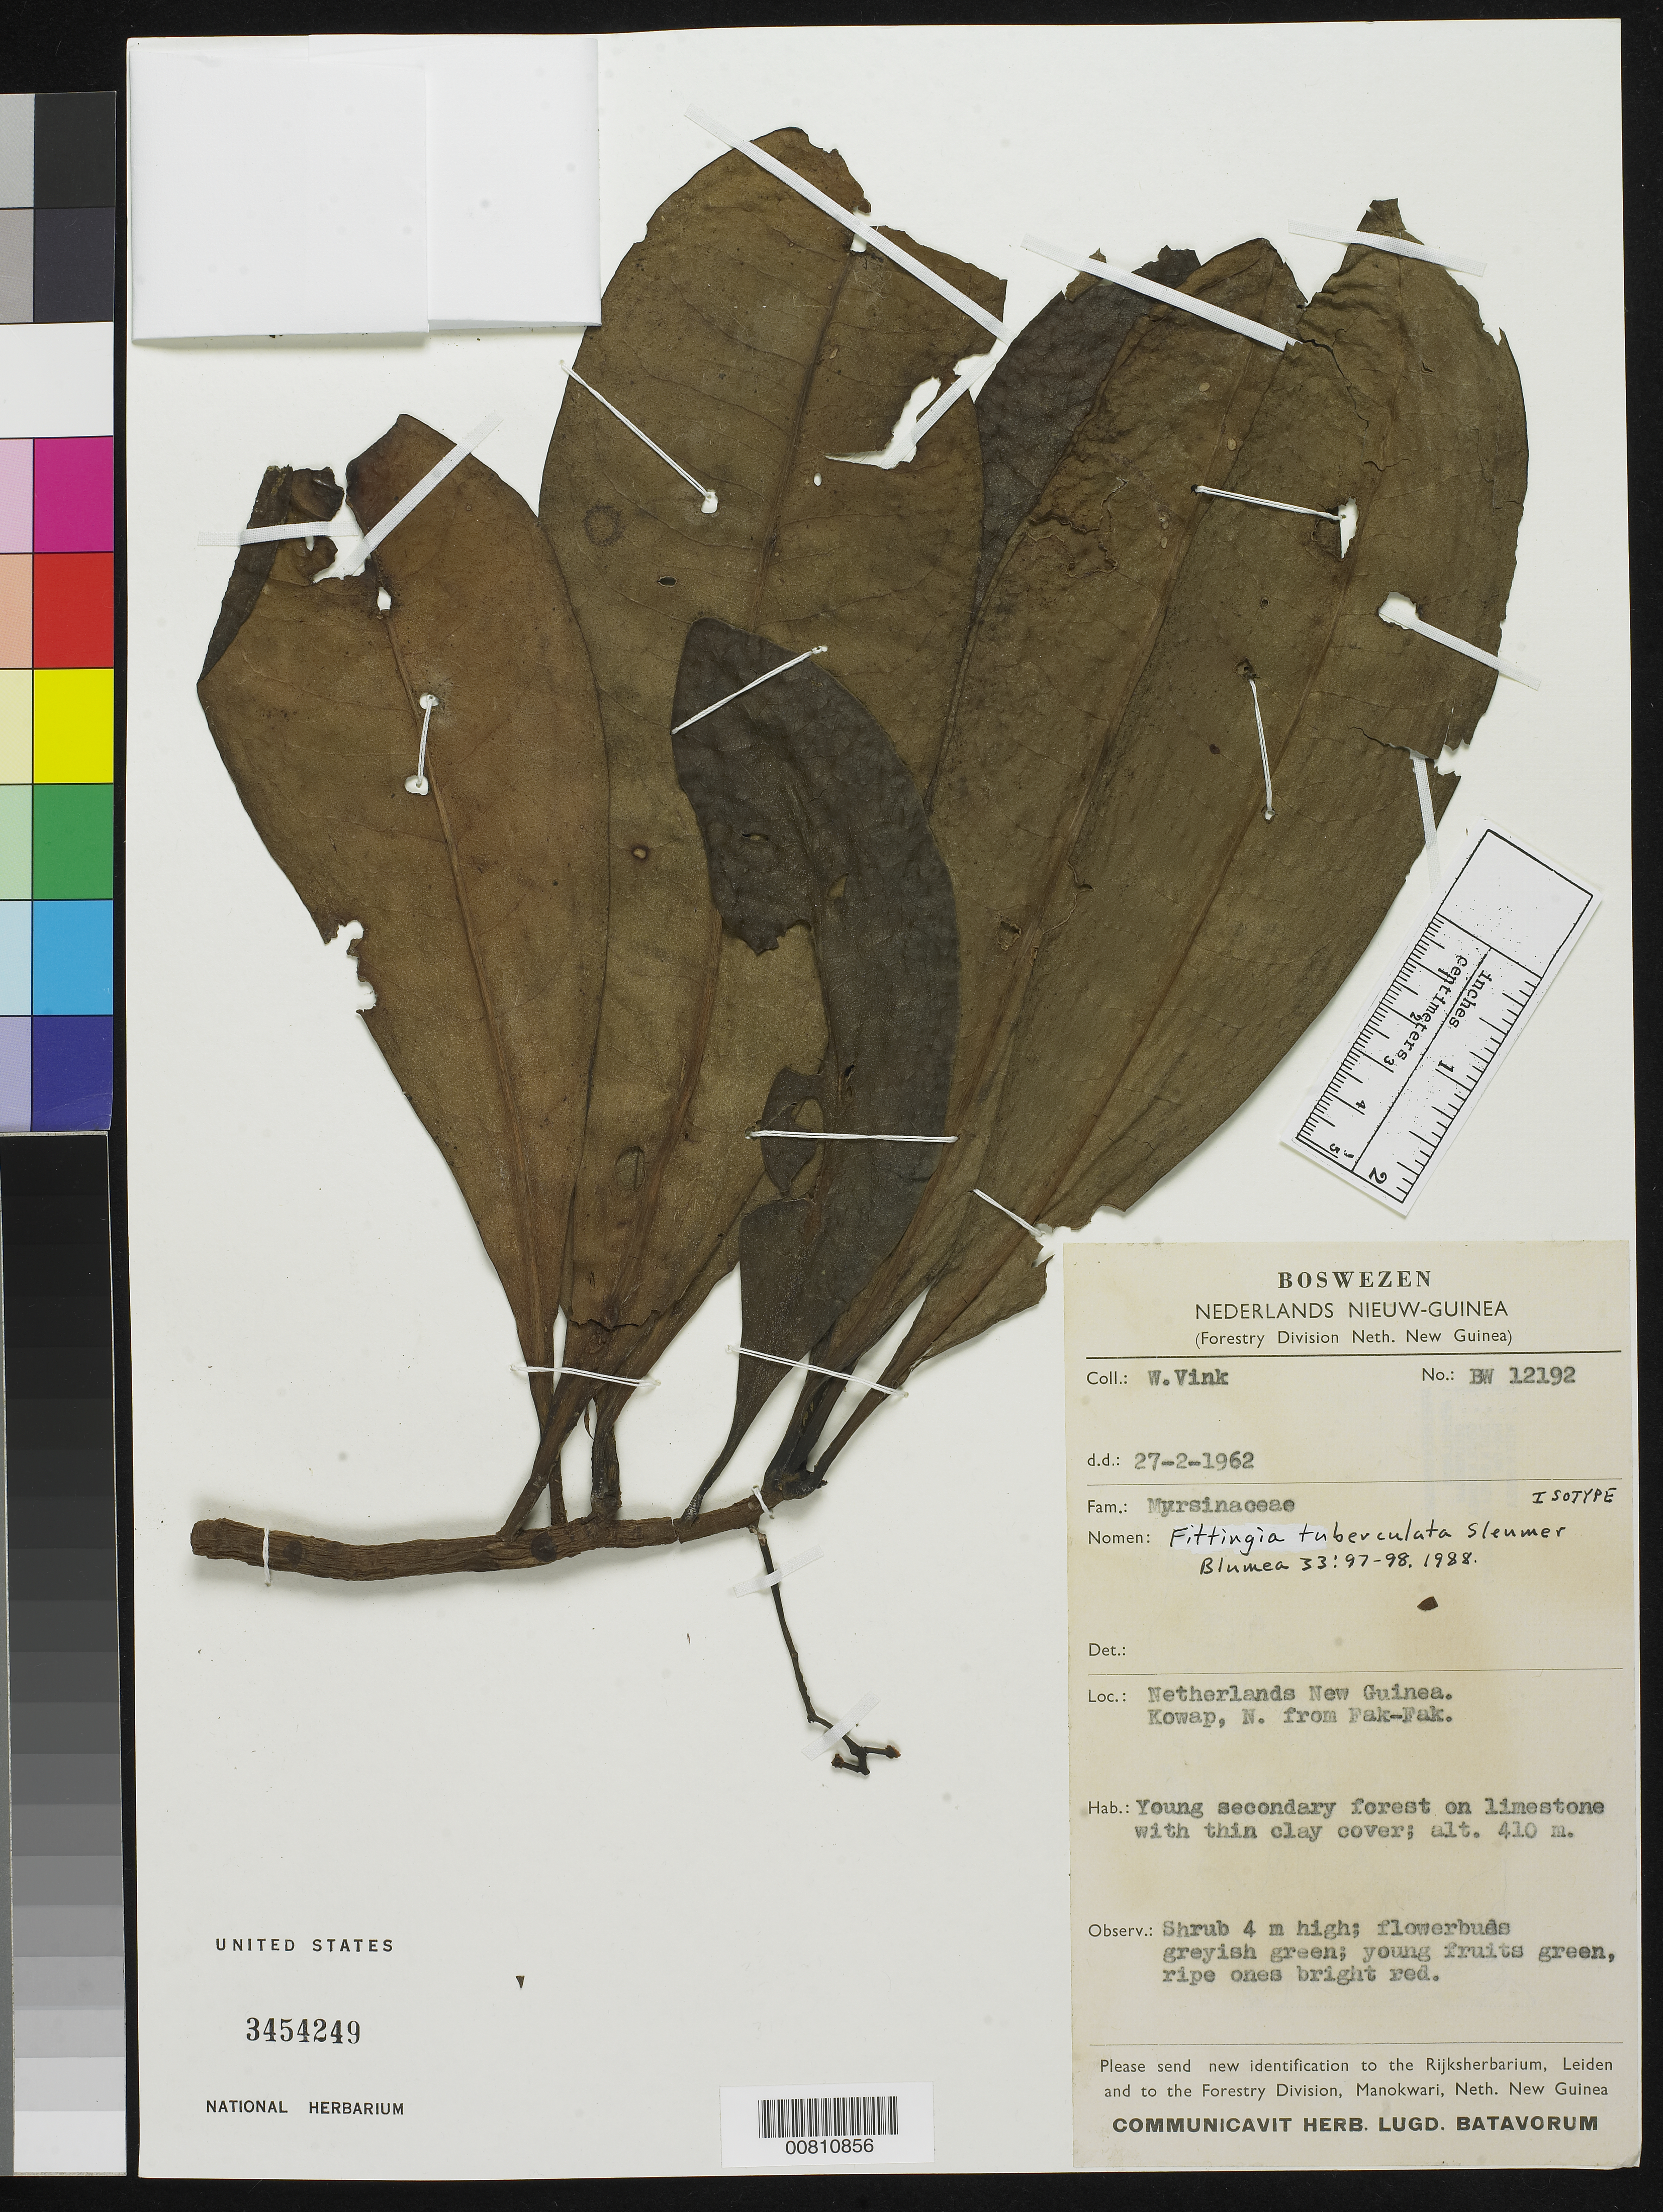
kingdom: Plantae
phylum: Tracheophyta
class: Magnoliopsida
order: Ericales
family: Primulaceae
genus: Fittingia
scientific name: Fittingia tuberculata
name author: Sleumer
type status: Isotype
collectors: W. Vink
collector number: BW 12192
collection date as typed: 27 Feb 1962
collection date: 1962-02-27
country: Indonesia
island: New Guinea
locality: Netherlands New Guinea, Kowap, N. from Fak-Fak.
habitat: Young secondary forest on limestone with thin clay cover.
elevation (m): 410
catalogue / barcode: US 3454249